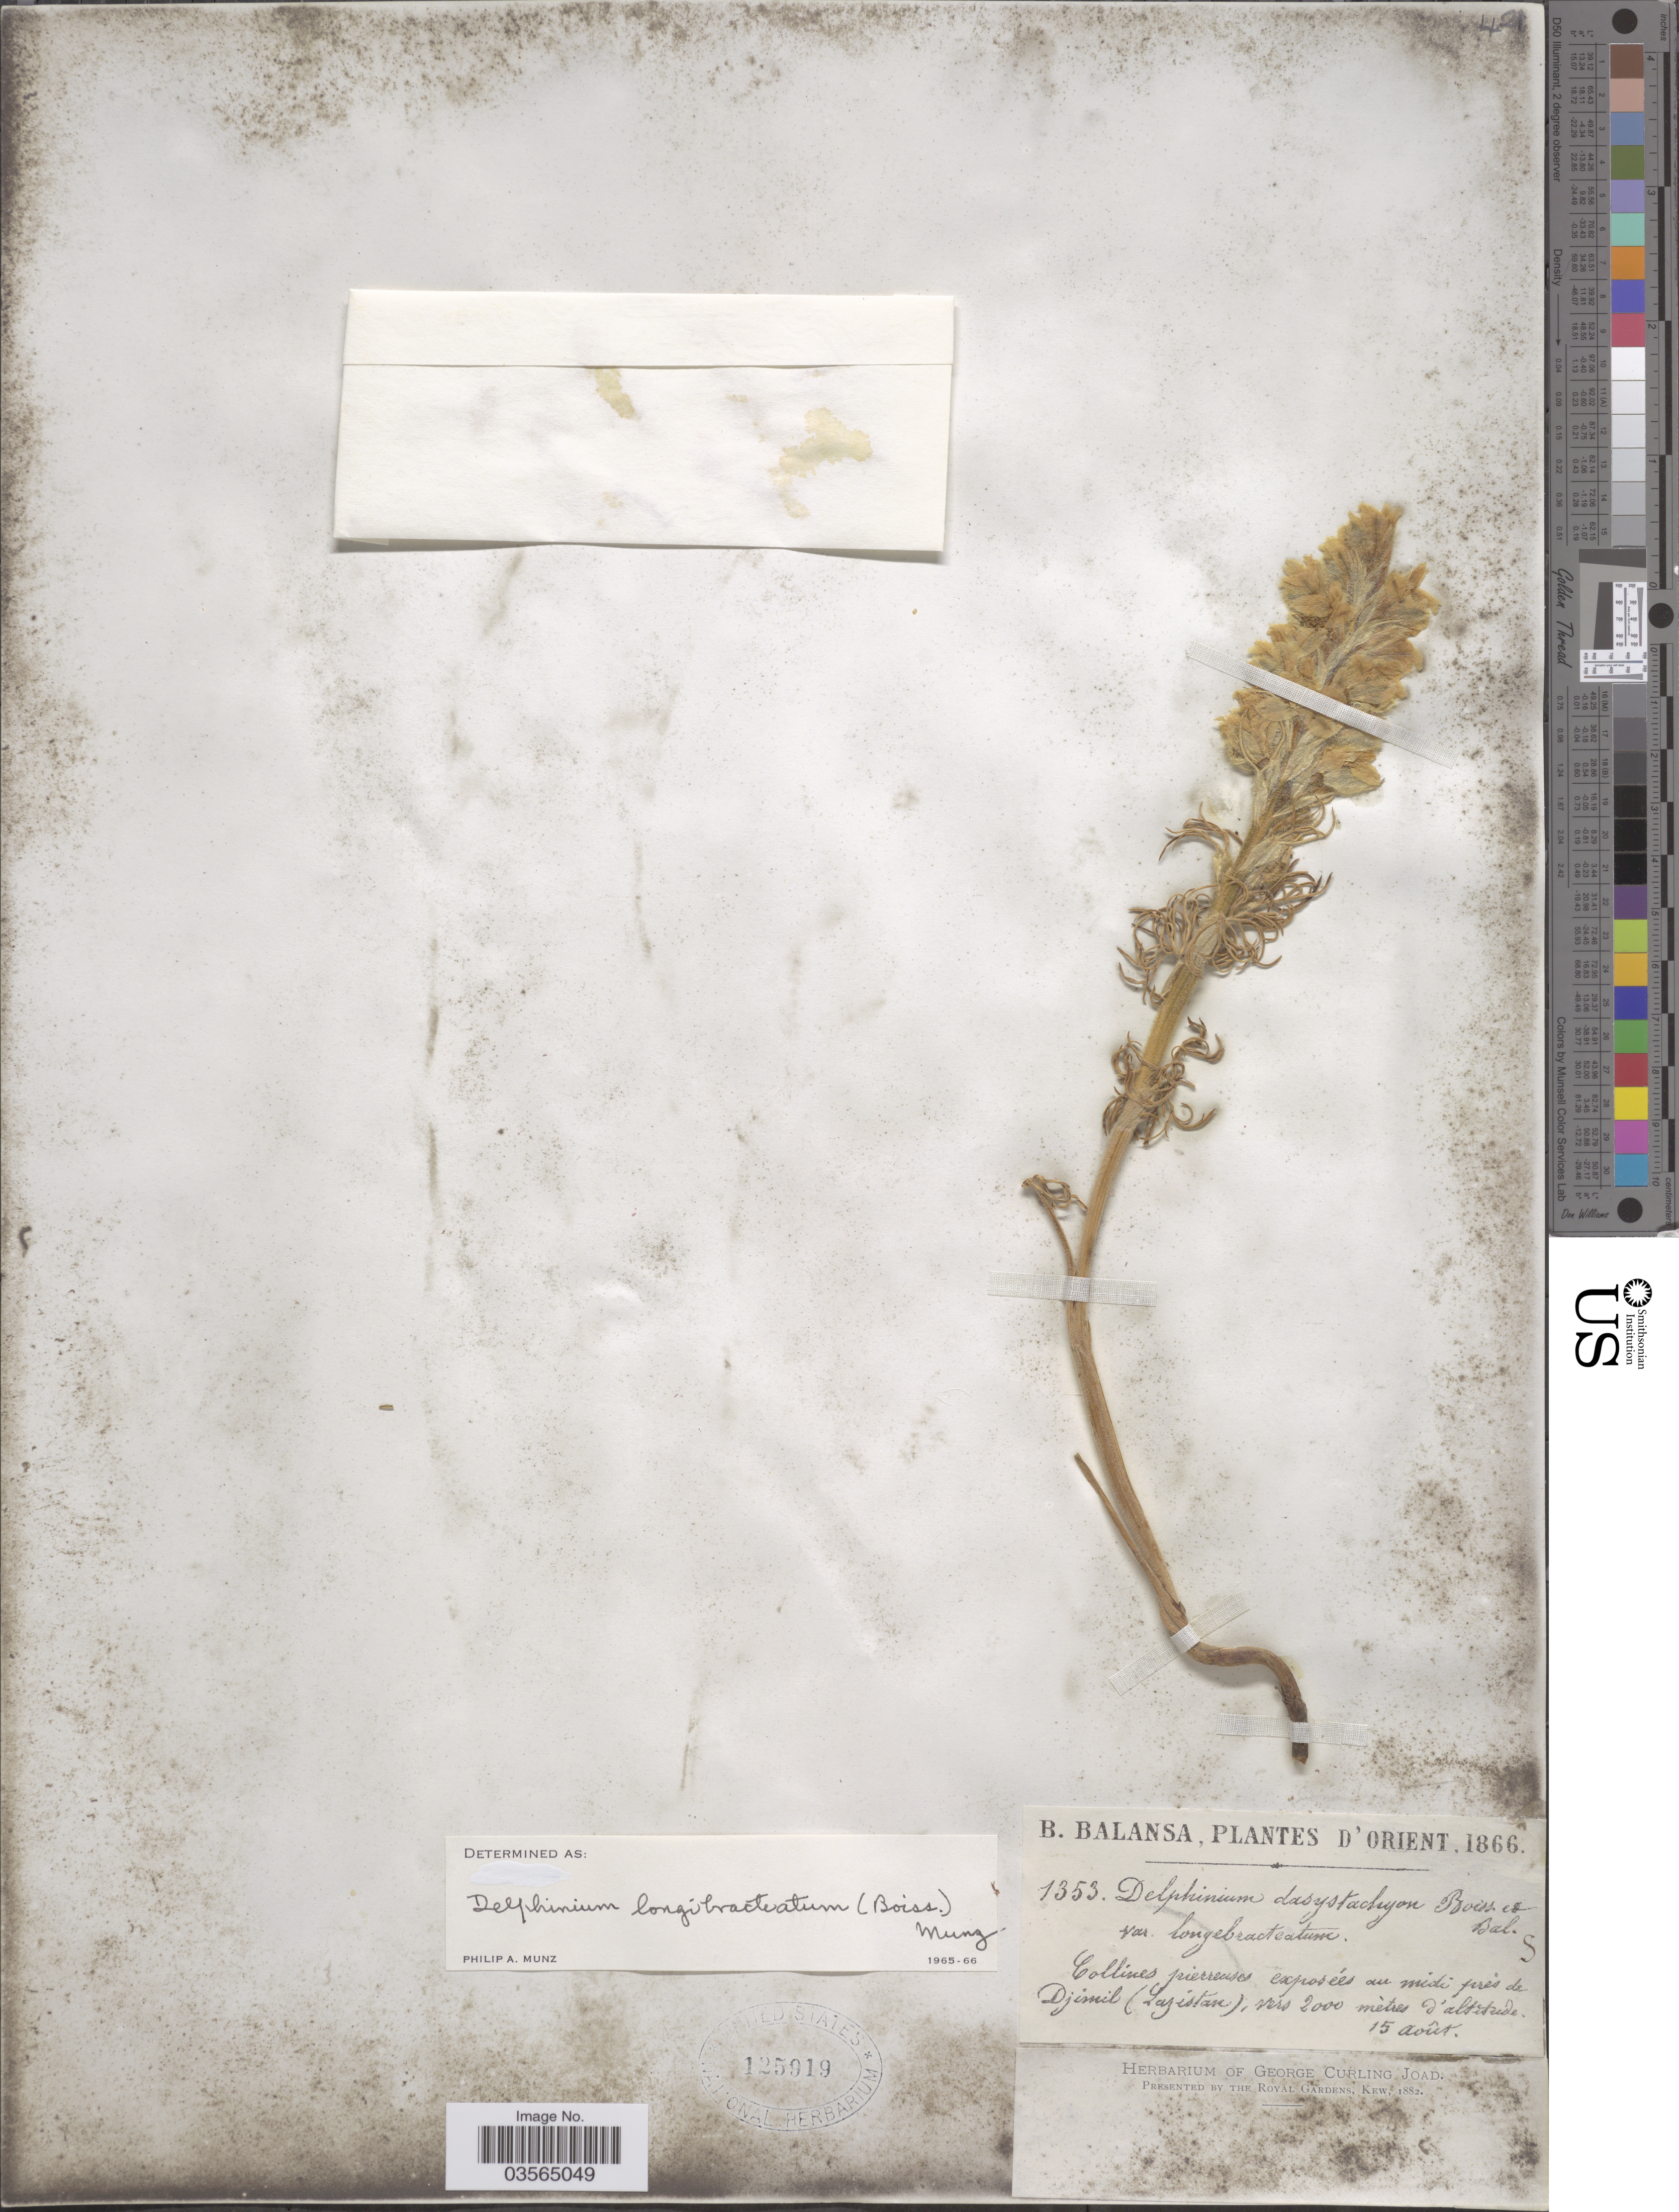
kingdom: Plantae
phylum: Tracheophyta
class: Magnoliopsida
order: Ranunculales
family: Ranunculaceae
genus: Delphinium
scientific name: Delphinium longibracteatum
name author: (Boiss.) Munz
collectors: B. Balansa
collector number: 1353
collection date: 1866-08-15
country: Turkey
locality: Orient. Collines pierrenses [interpreted] exposées au midi près de Djimil (Lazistan).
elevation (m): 2000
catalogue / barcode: US 125919